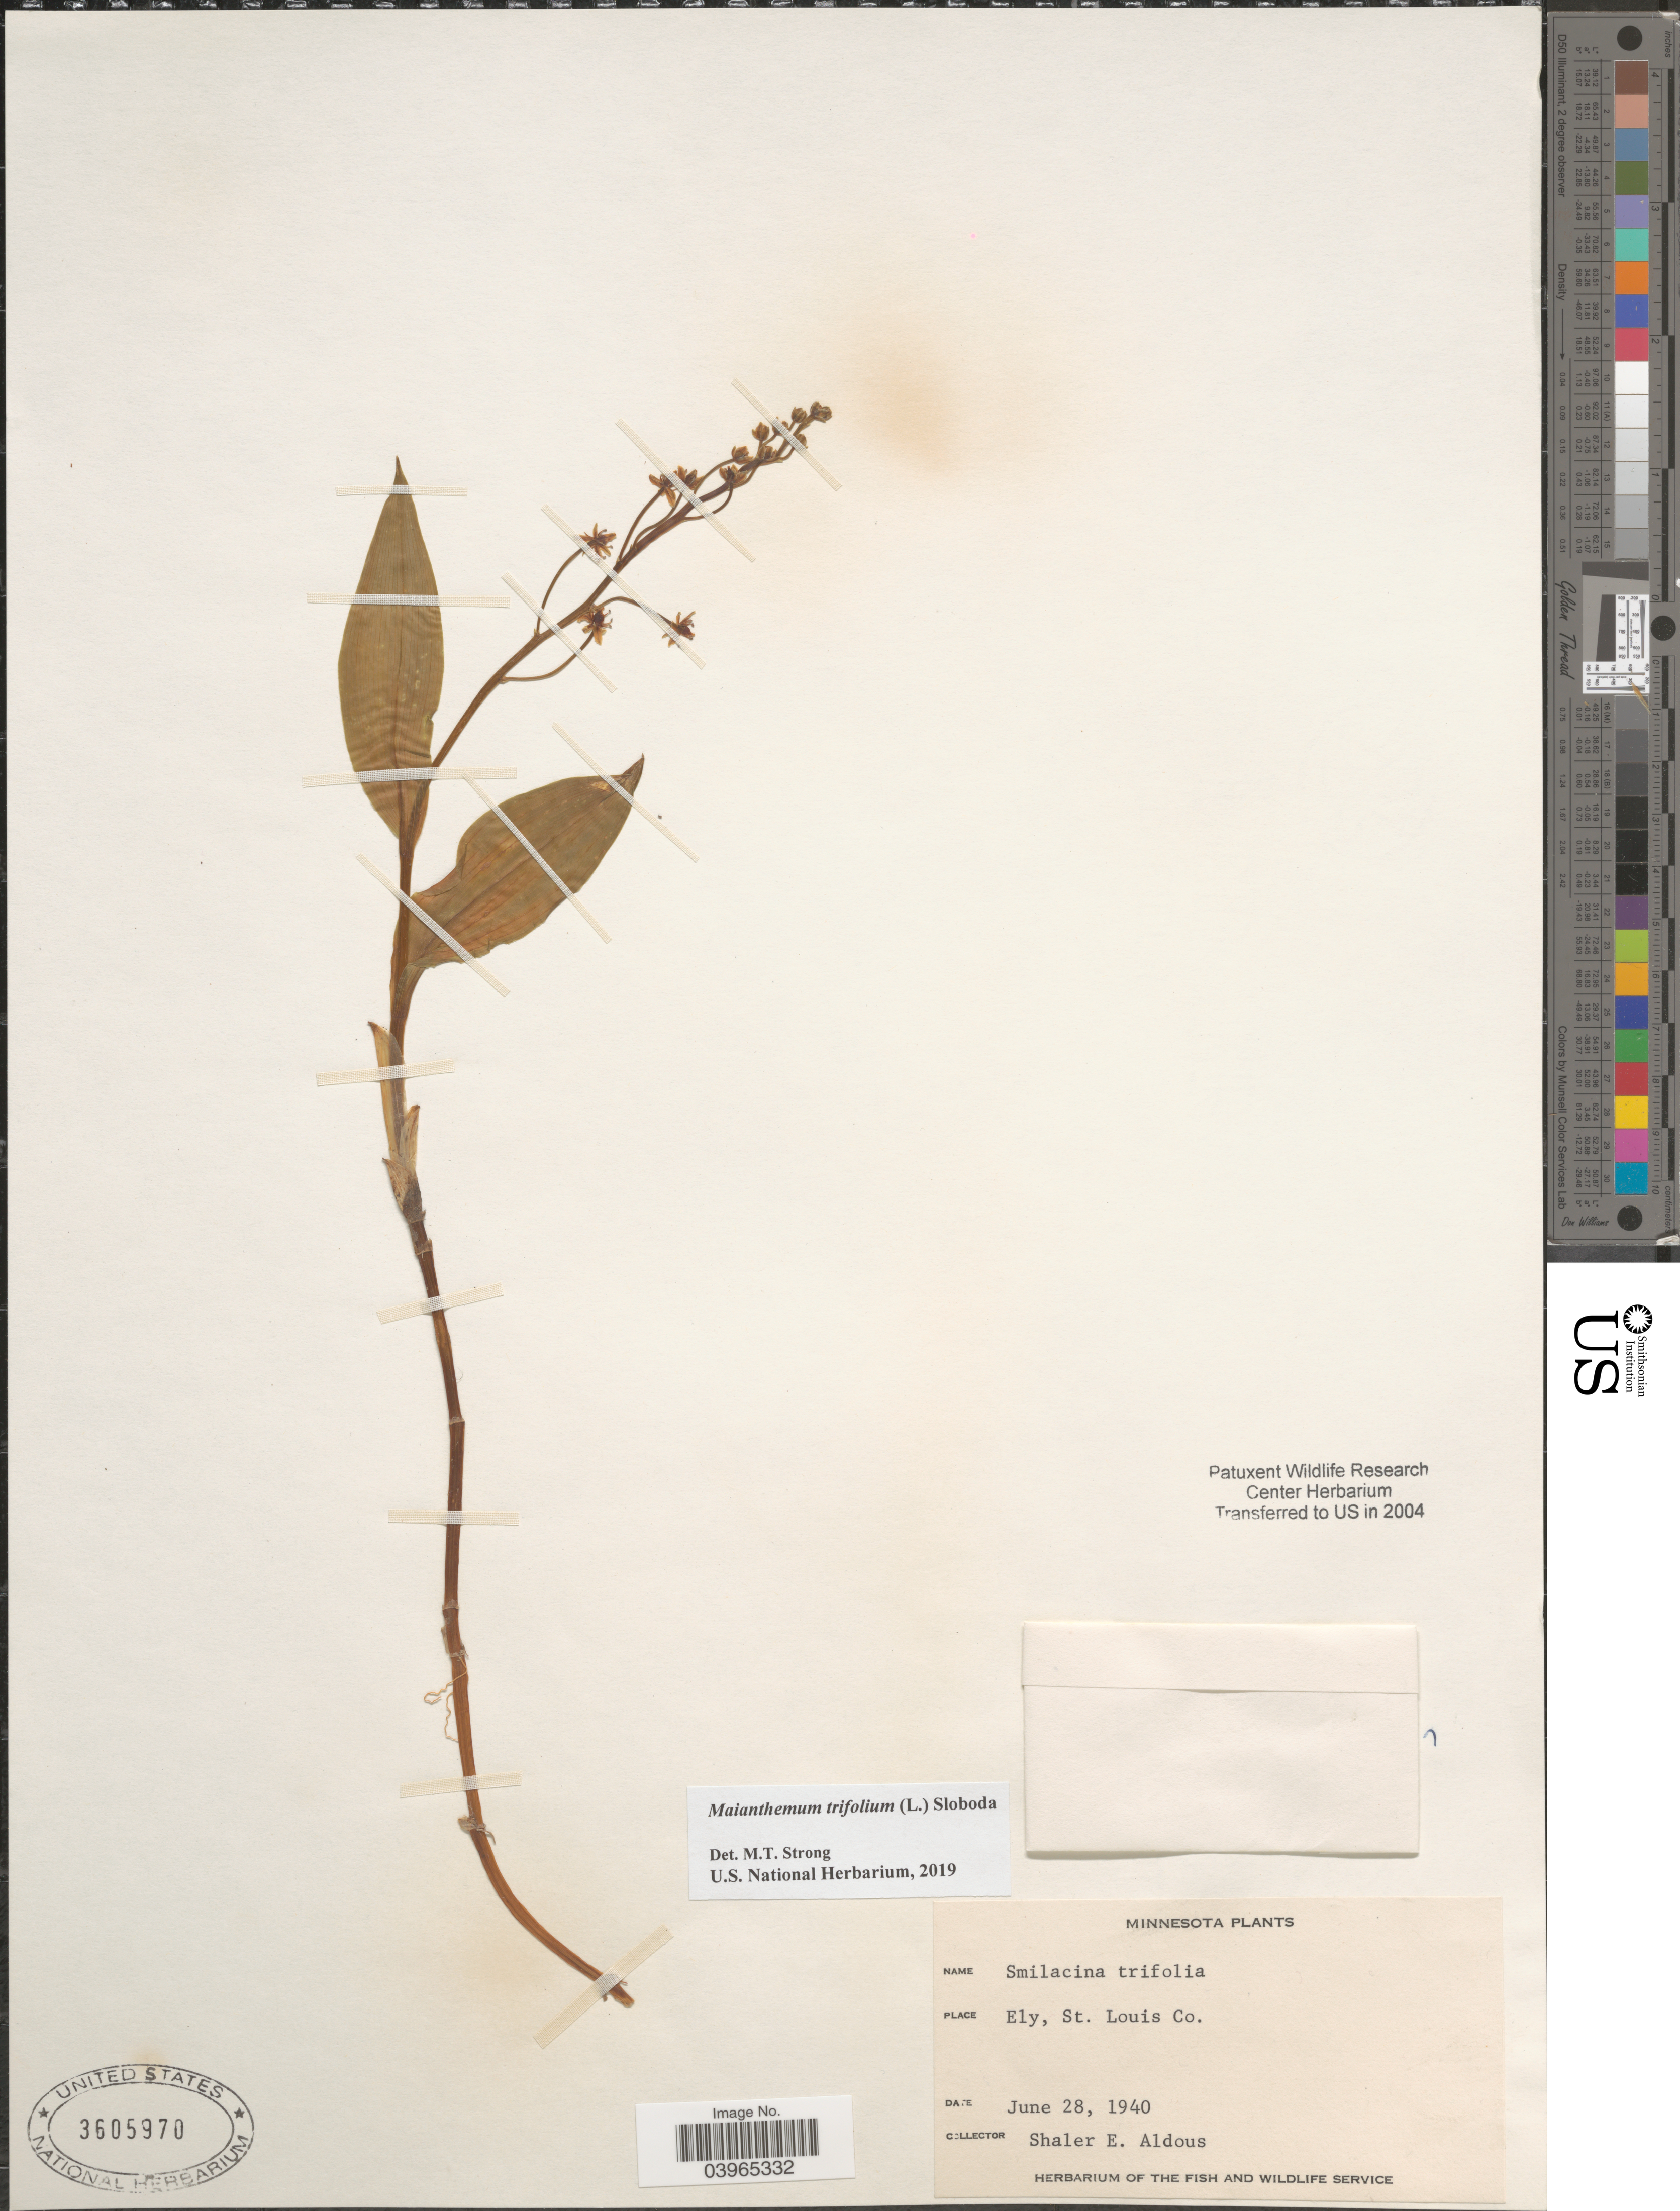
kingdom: Plantae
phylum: Tracheophyta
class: Liliopsida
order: Asparagales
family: Asparagaceae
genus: Maianthemum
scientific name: Maianthemum trifolium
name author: (L.) Sloboda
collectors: S. Aldous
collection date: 1940-06-28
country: United States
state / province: Minnesota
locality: Ely, St. Louis Co.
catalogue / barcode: US 3605970